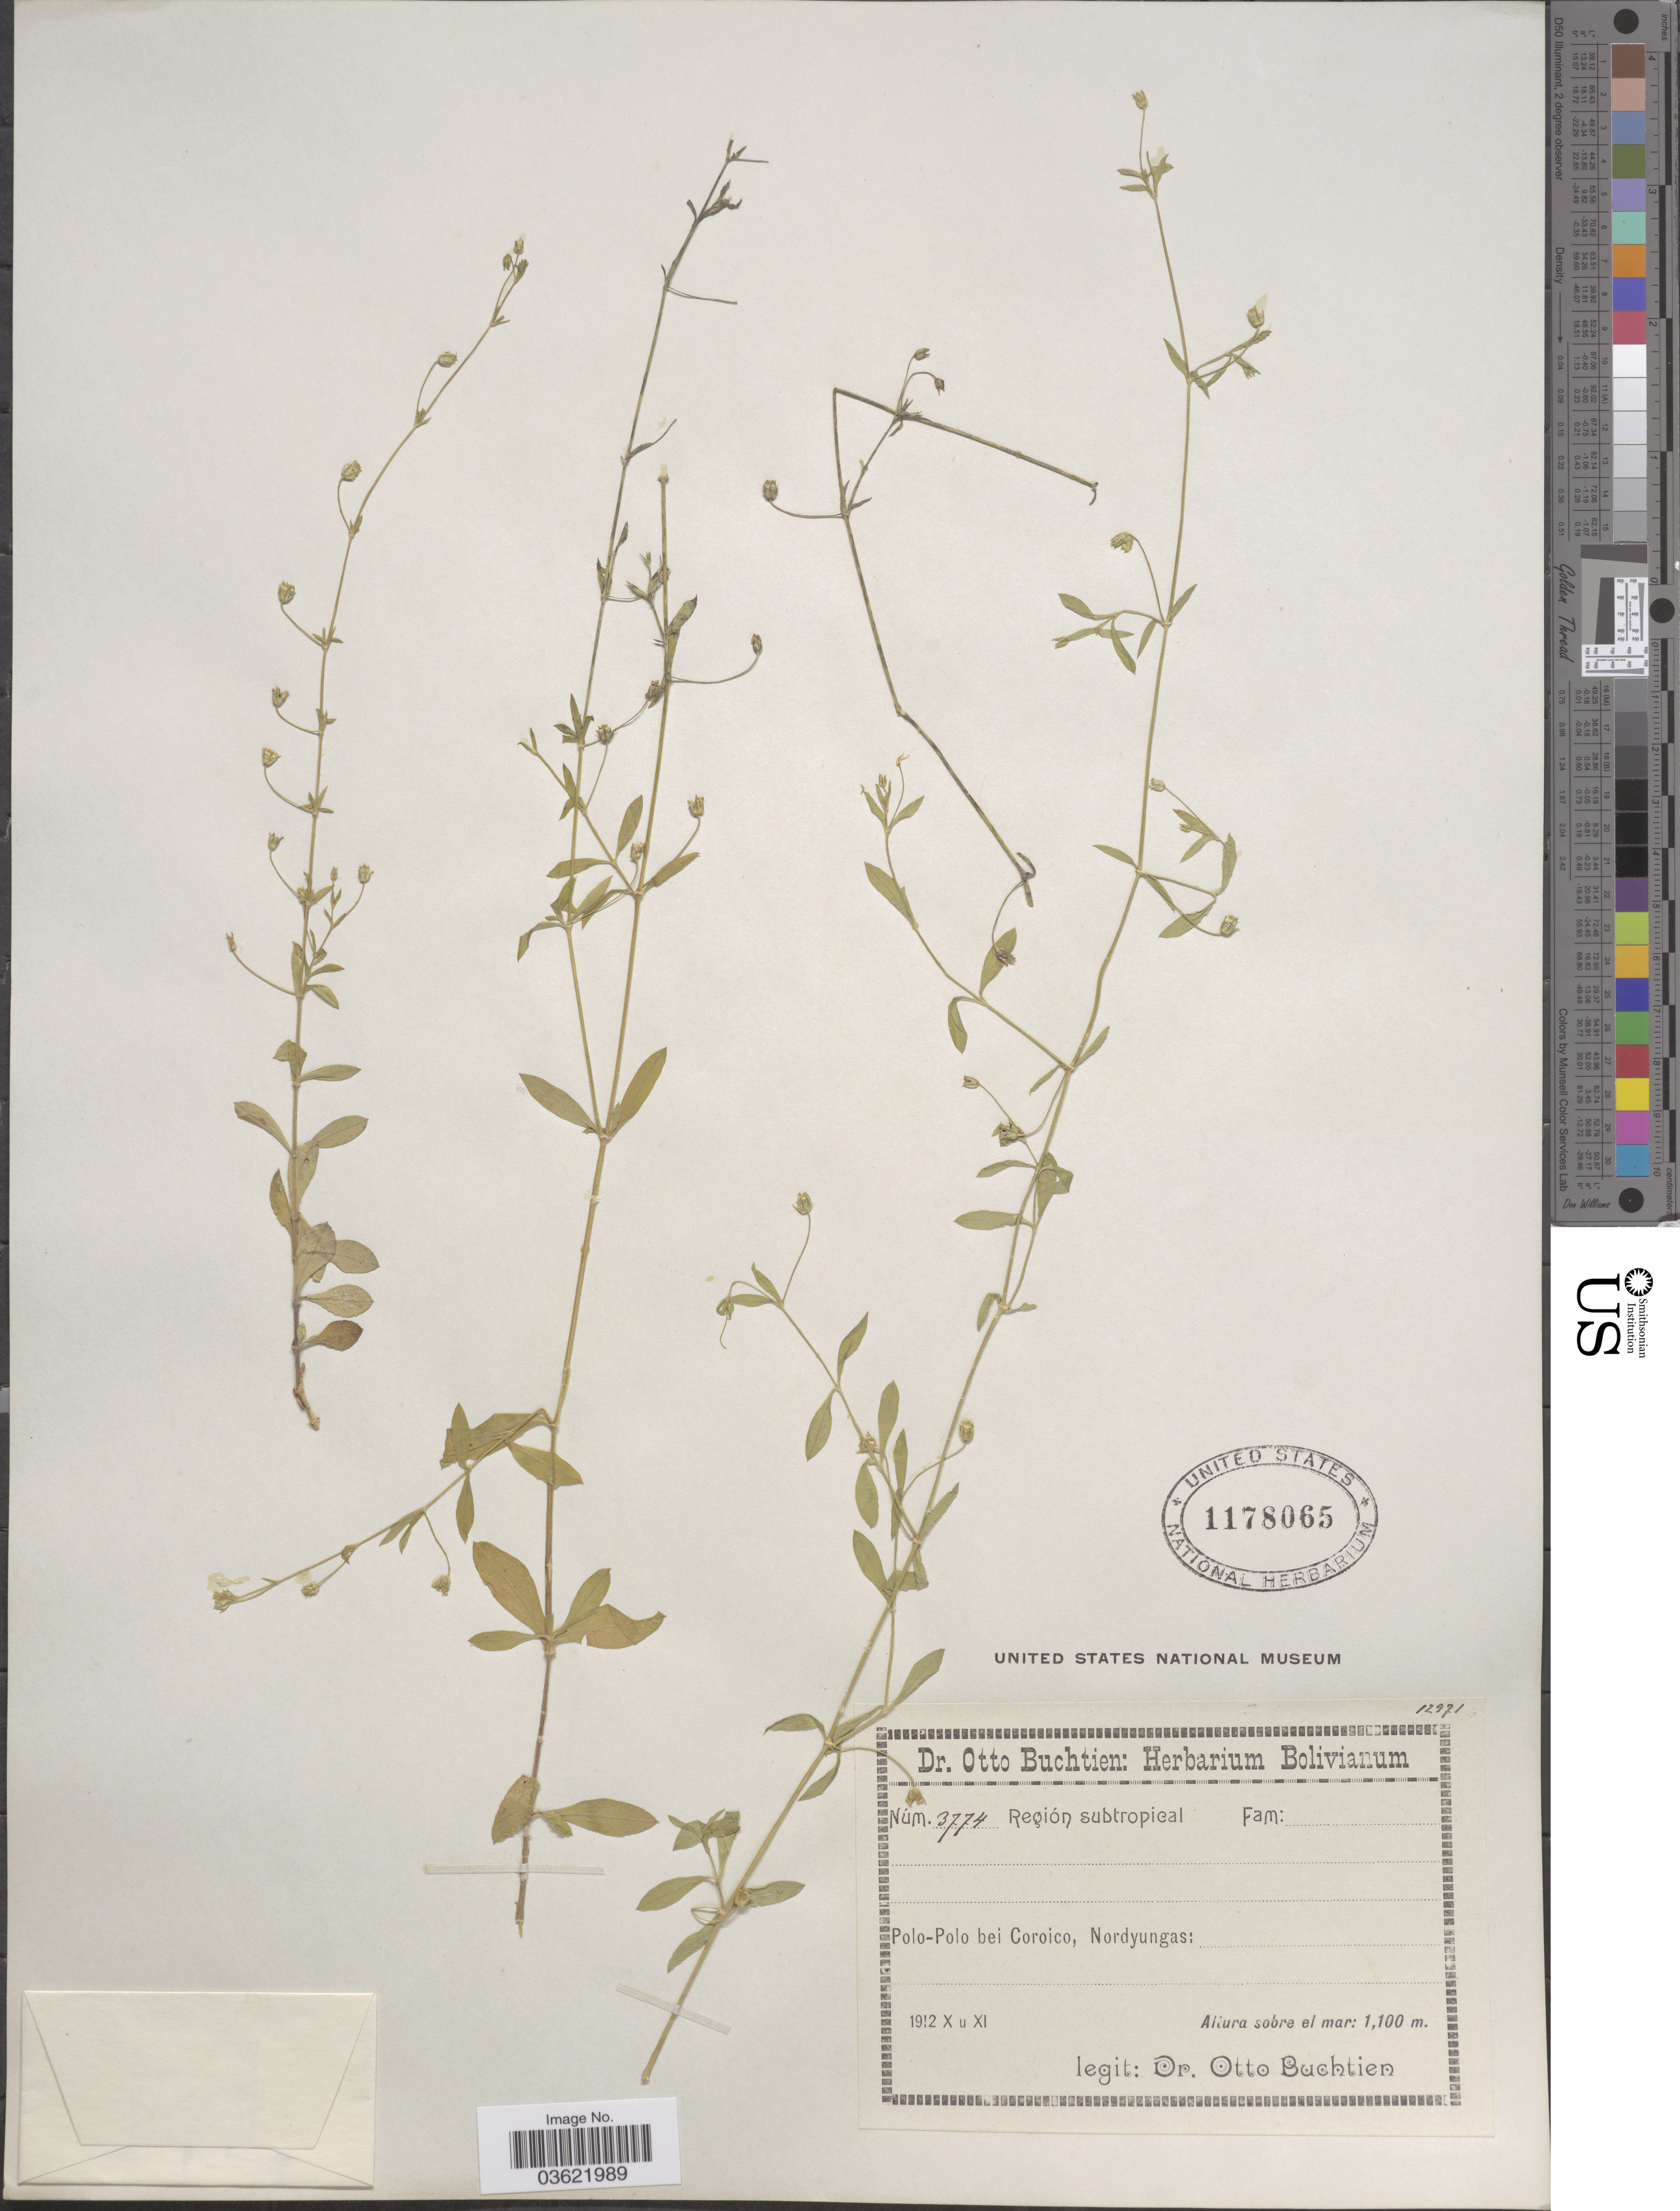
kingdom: Plantae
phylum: Tracheophyta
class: Magnoliopsida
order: Caryophyllales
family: Caryophyllaceae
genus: Arenaria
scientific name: Arenaria lanuginosa var. megalantha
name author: Rohrb.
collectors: O. Buchtien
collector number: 3774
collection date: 1912-10/1912-11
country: Bolivia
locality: Región subtropical. Polo-Polo bei Coroico, Nordyungas.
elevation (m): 1100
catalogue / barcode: US 1178065